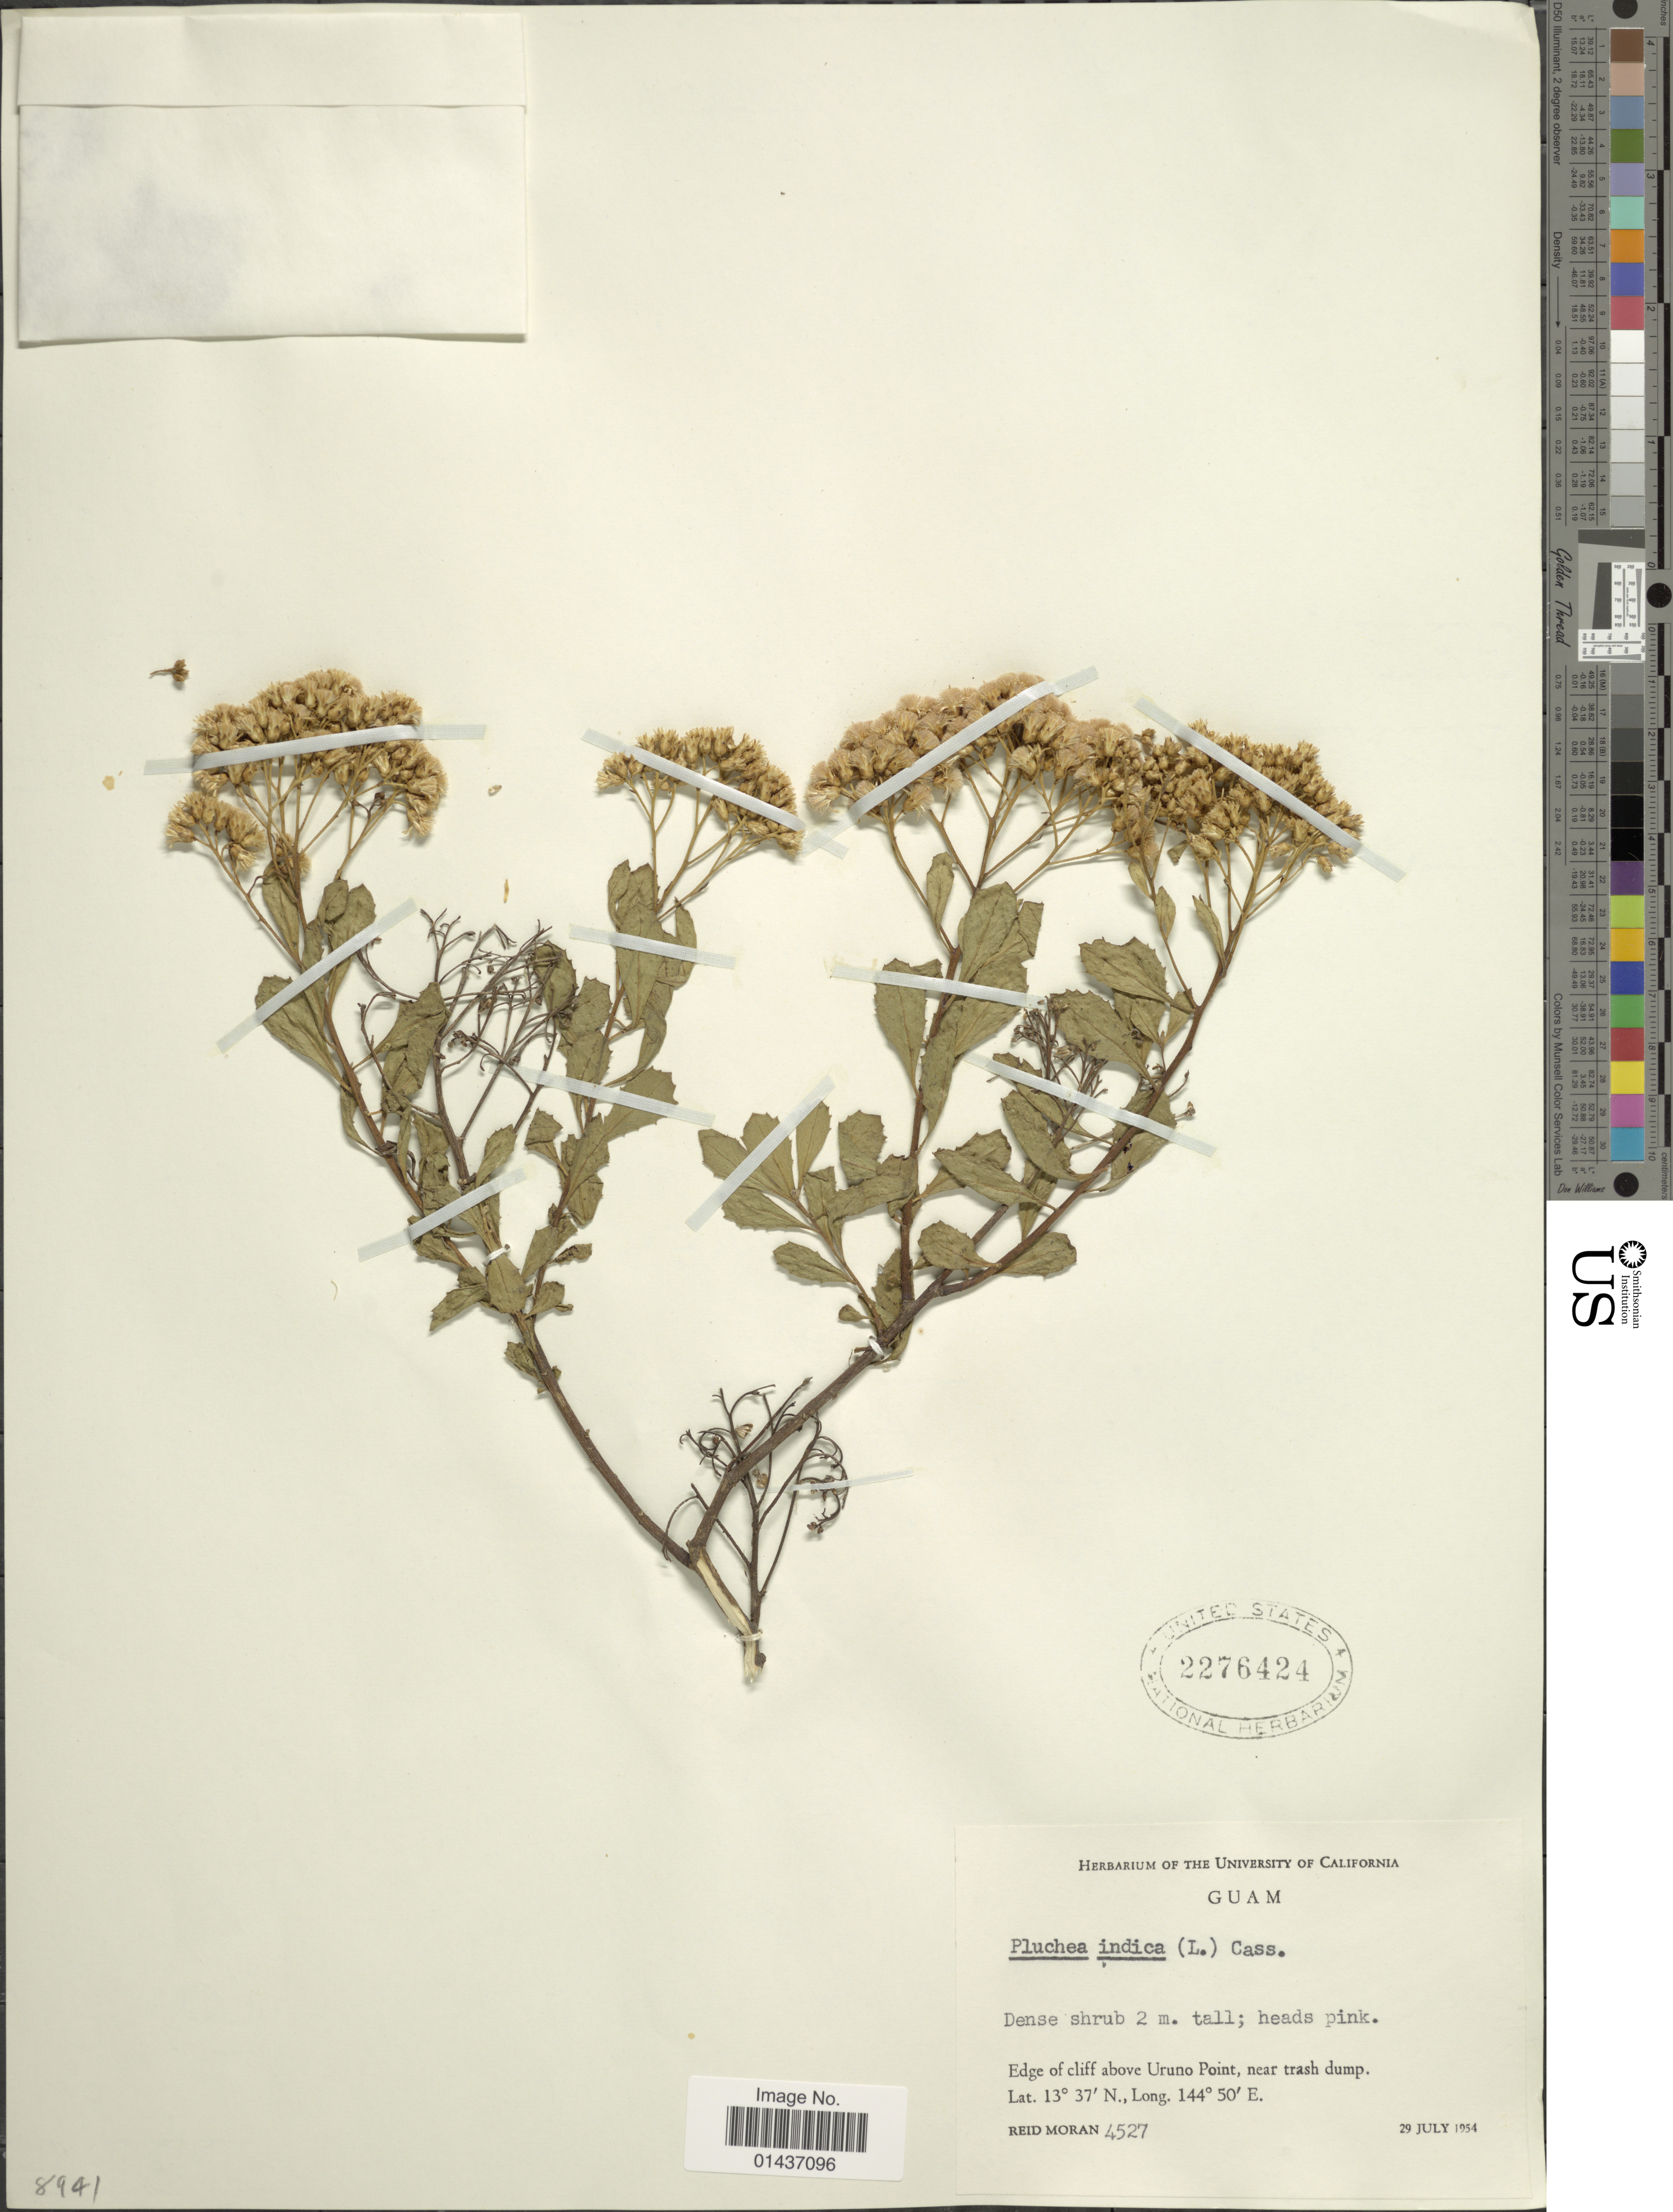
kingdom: Plantae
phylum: Tracheophyta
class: Magnoliopsida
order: Asterales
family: Asteraceae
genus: Pluchea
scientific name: Pluchea indica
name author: (L.) Less.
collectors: R. V. Moran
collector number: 4527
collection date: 1954-07-29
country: Guam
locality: Edge of cliff above Uruno Point, near trash dump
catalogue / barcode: US 2276424